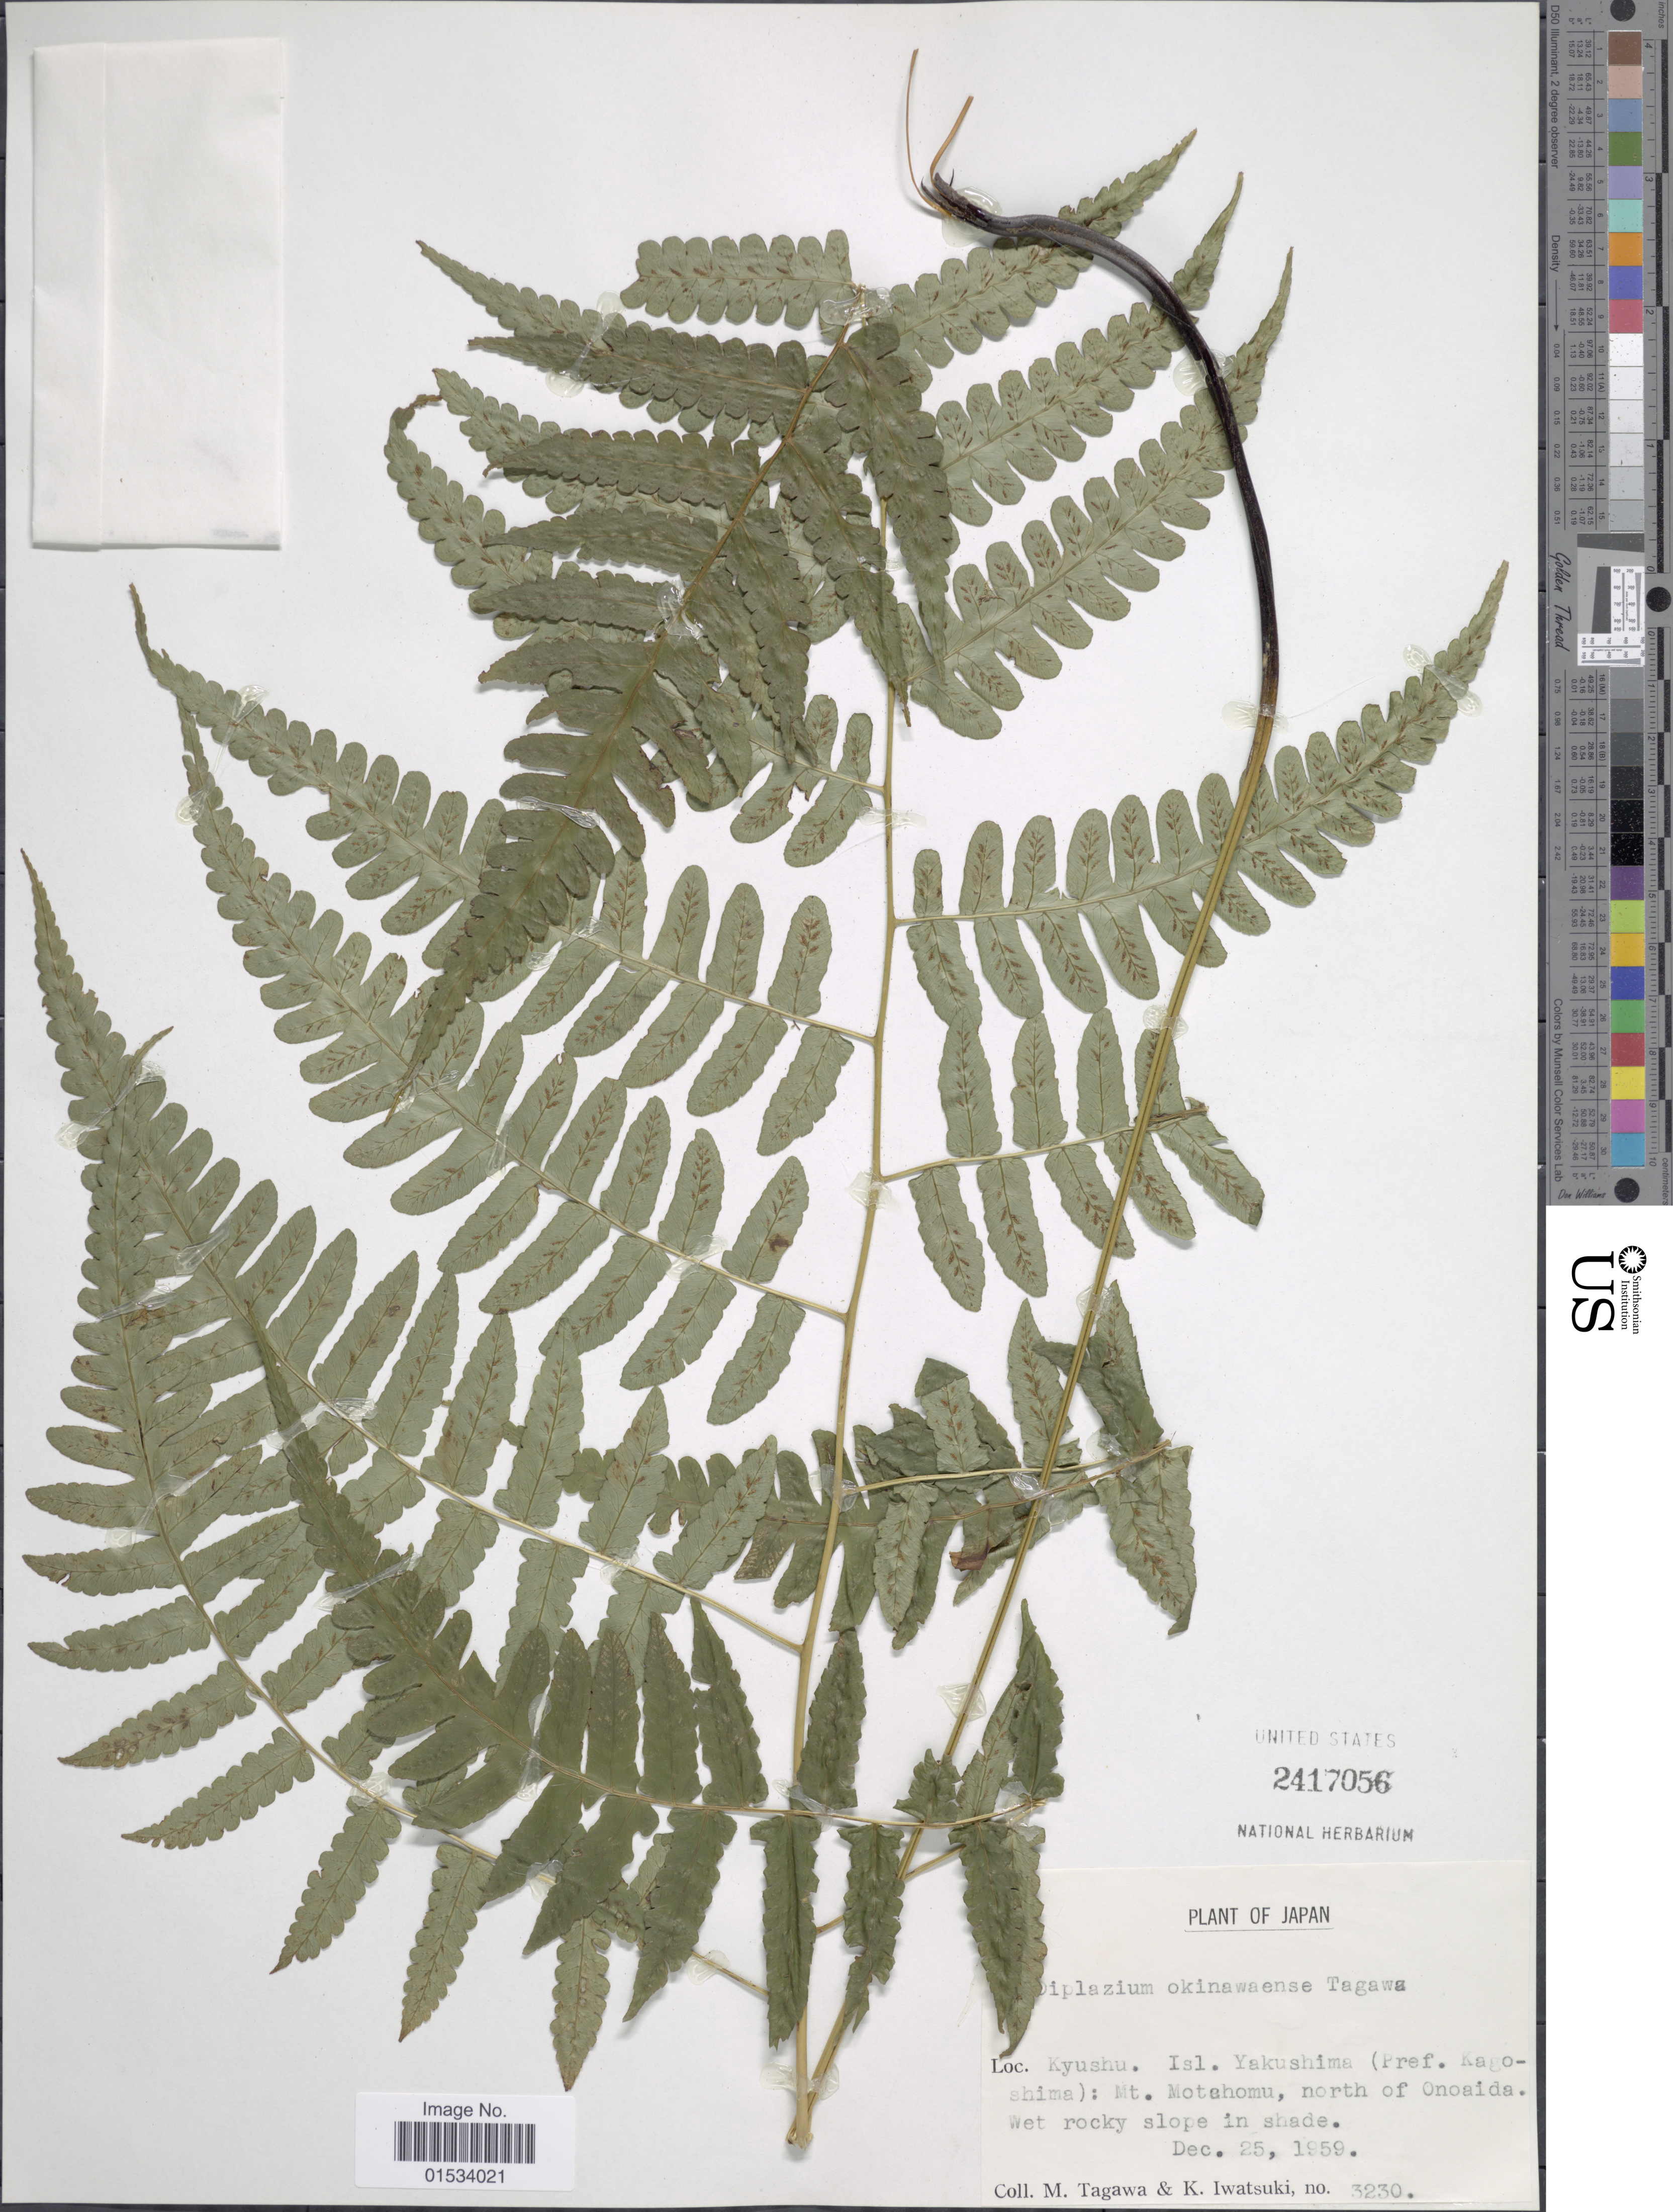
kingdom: Plantae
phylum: Tracheophyta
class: Polypodiopsida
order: Polypodiales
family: Athyriaceae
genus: Diplazium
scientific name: Diplazium okinawaense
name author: Tagawa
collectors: M. Tagawa & K. Iwatsuki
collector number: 3230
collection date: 1959-12-25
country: Japan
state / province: Kagosima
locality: Kyushu. Isl. Yakushima: Mt. Motashomu, north of Onoaida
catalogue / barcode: US 2417056